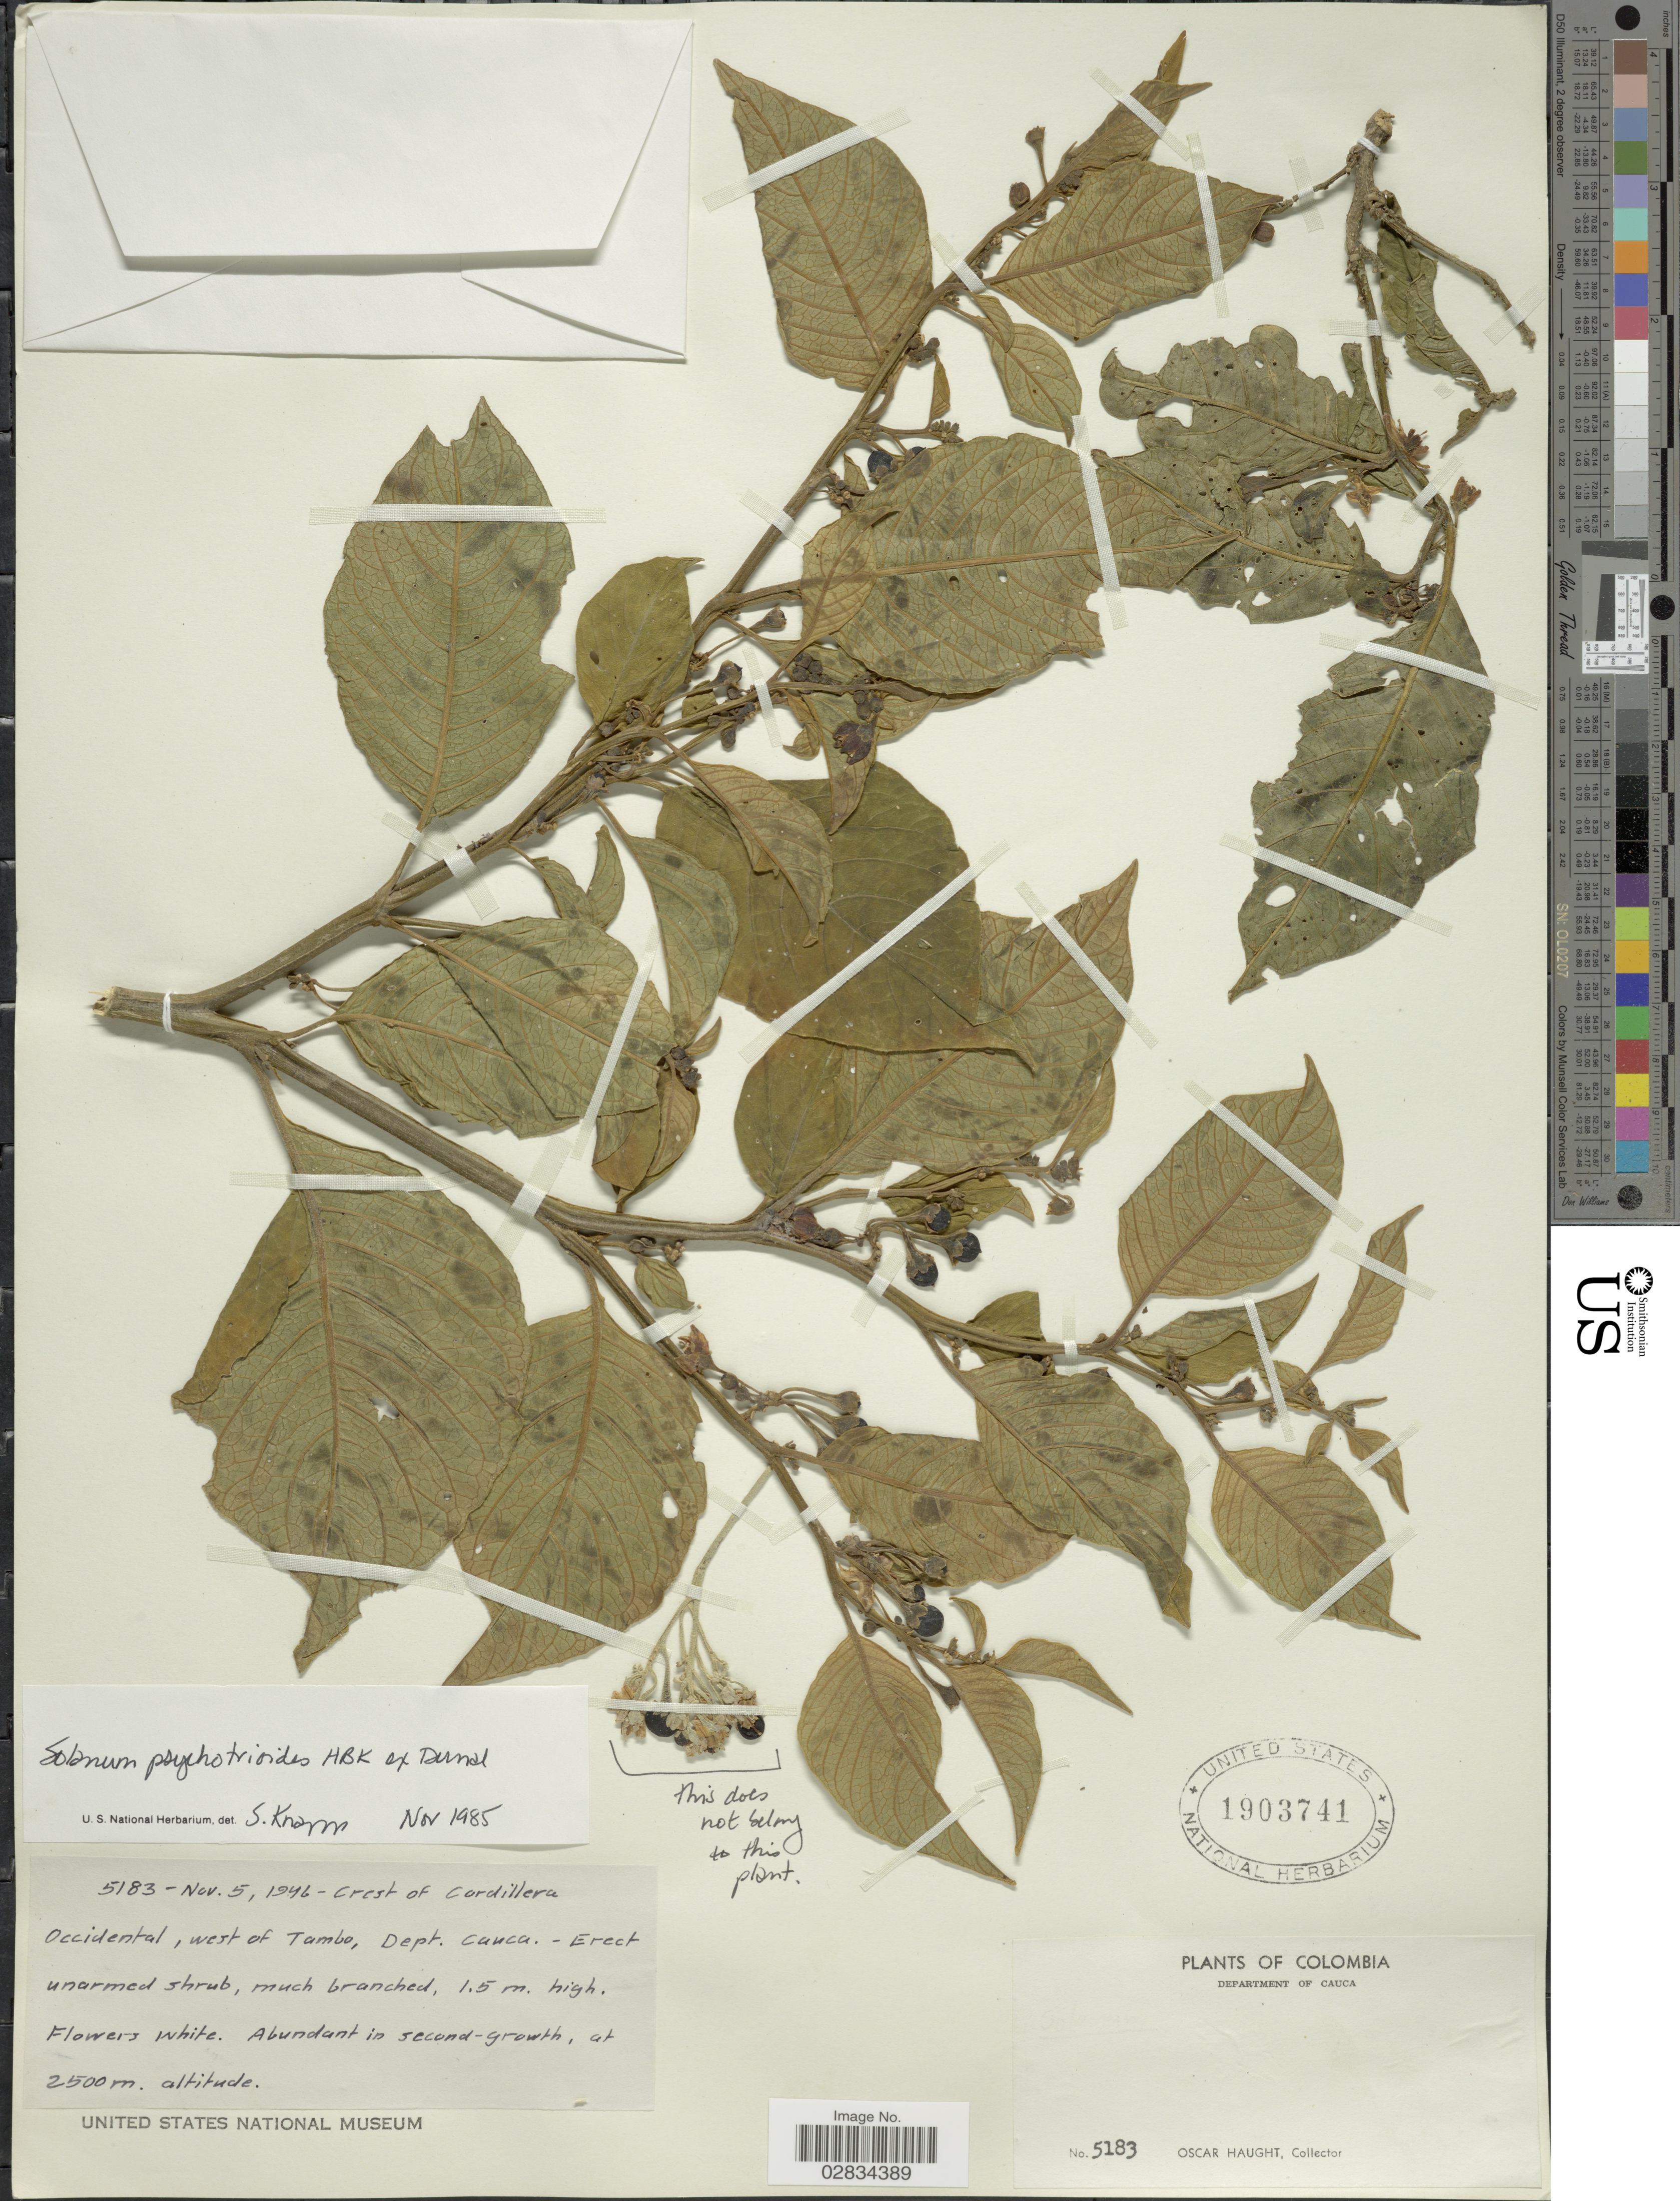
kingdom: Plantae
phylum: Tracheophyta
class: Magnoliopsida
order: Solanales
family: Solanaceae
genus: Solanum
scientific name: Solanum psychotrioides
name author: Dunal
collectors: O. L. Haught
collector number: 5183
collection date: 1946-11-05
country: Colombia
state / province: Cauca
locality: Department of Cauca. Crest of Cordillera Occidental, west of Tambo, Dept. Cauca.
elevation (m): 2500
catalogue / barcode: US 1903741